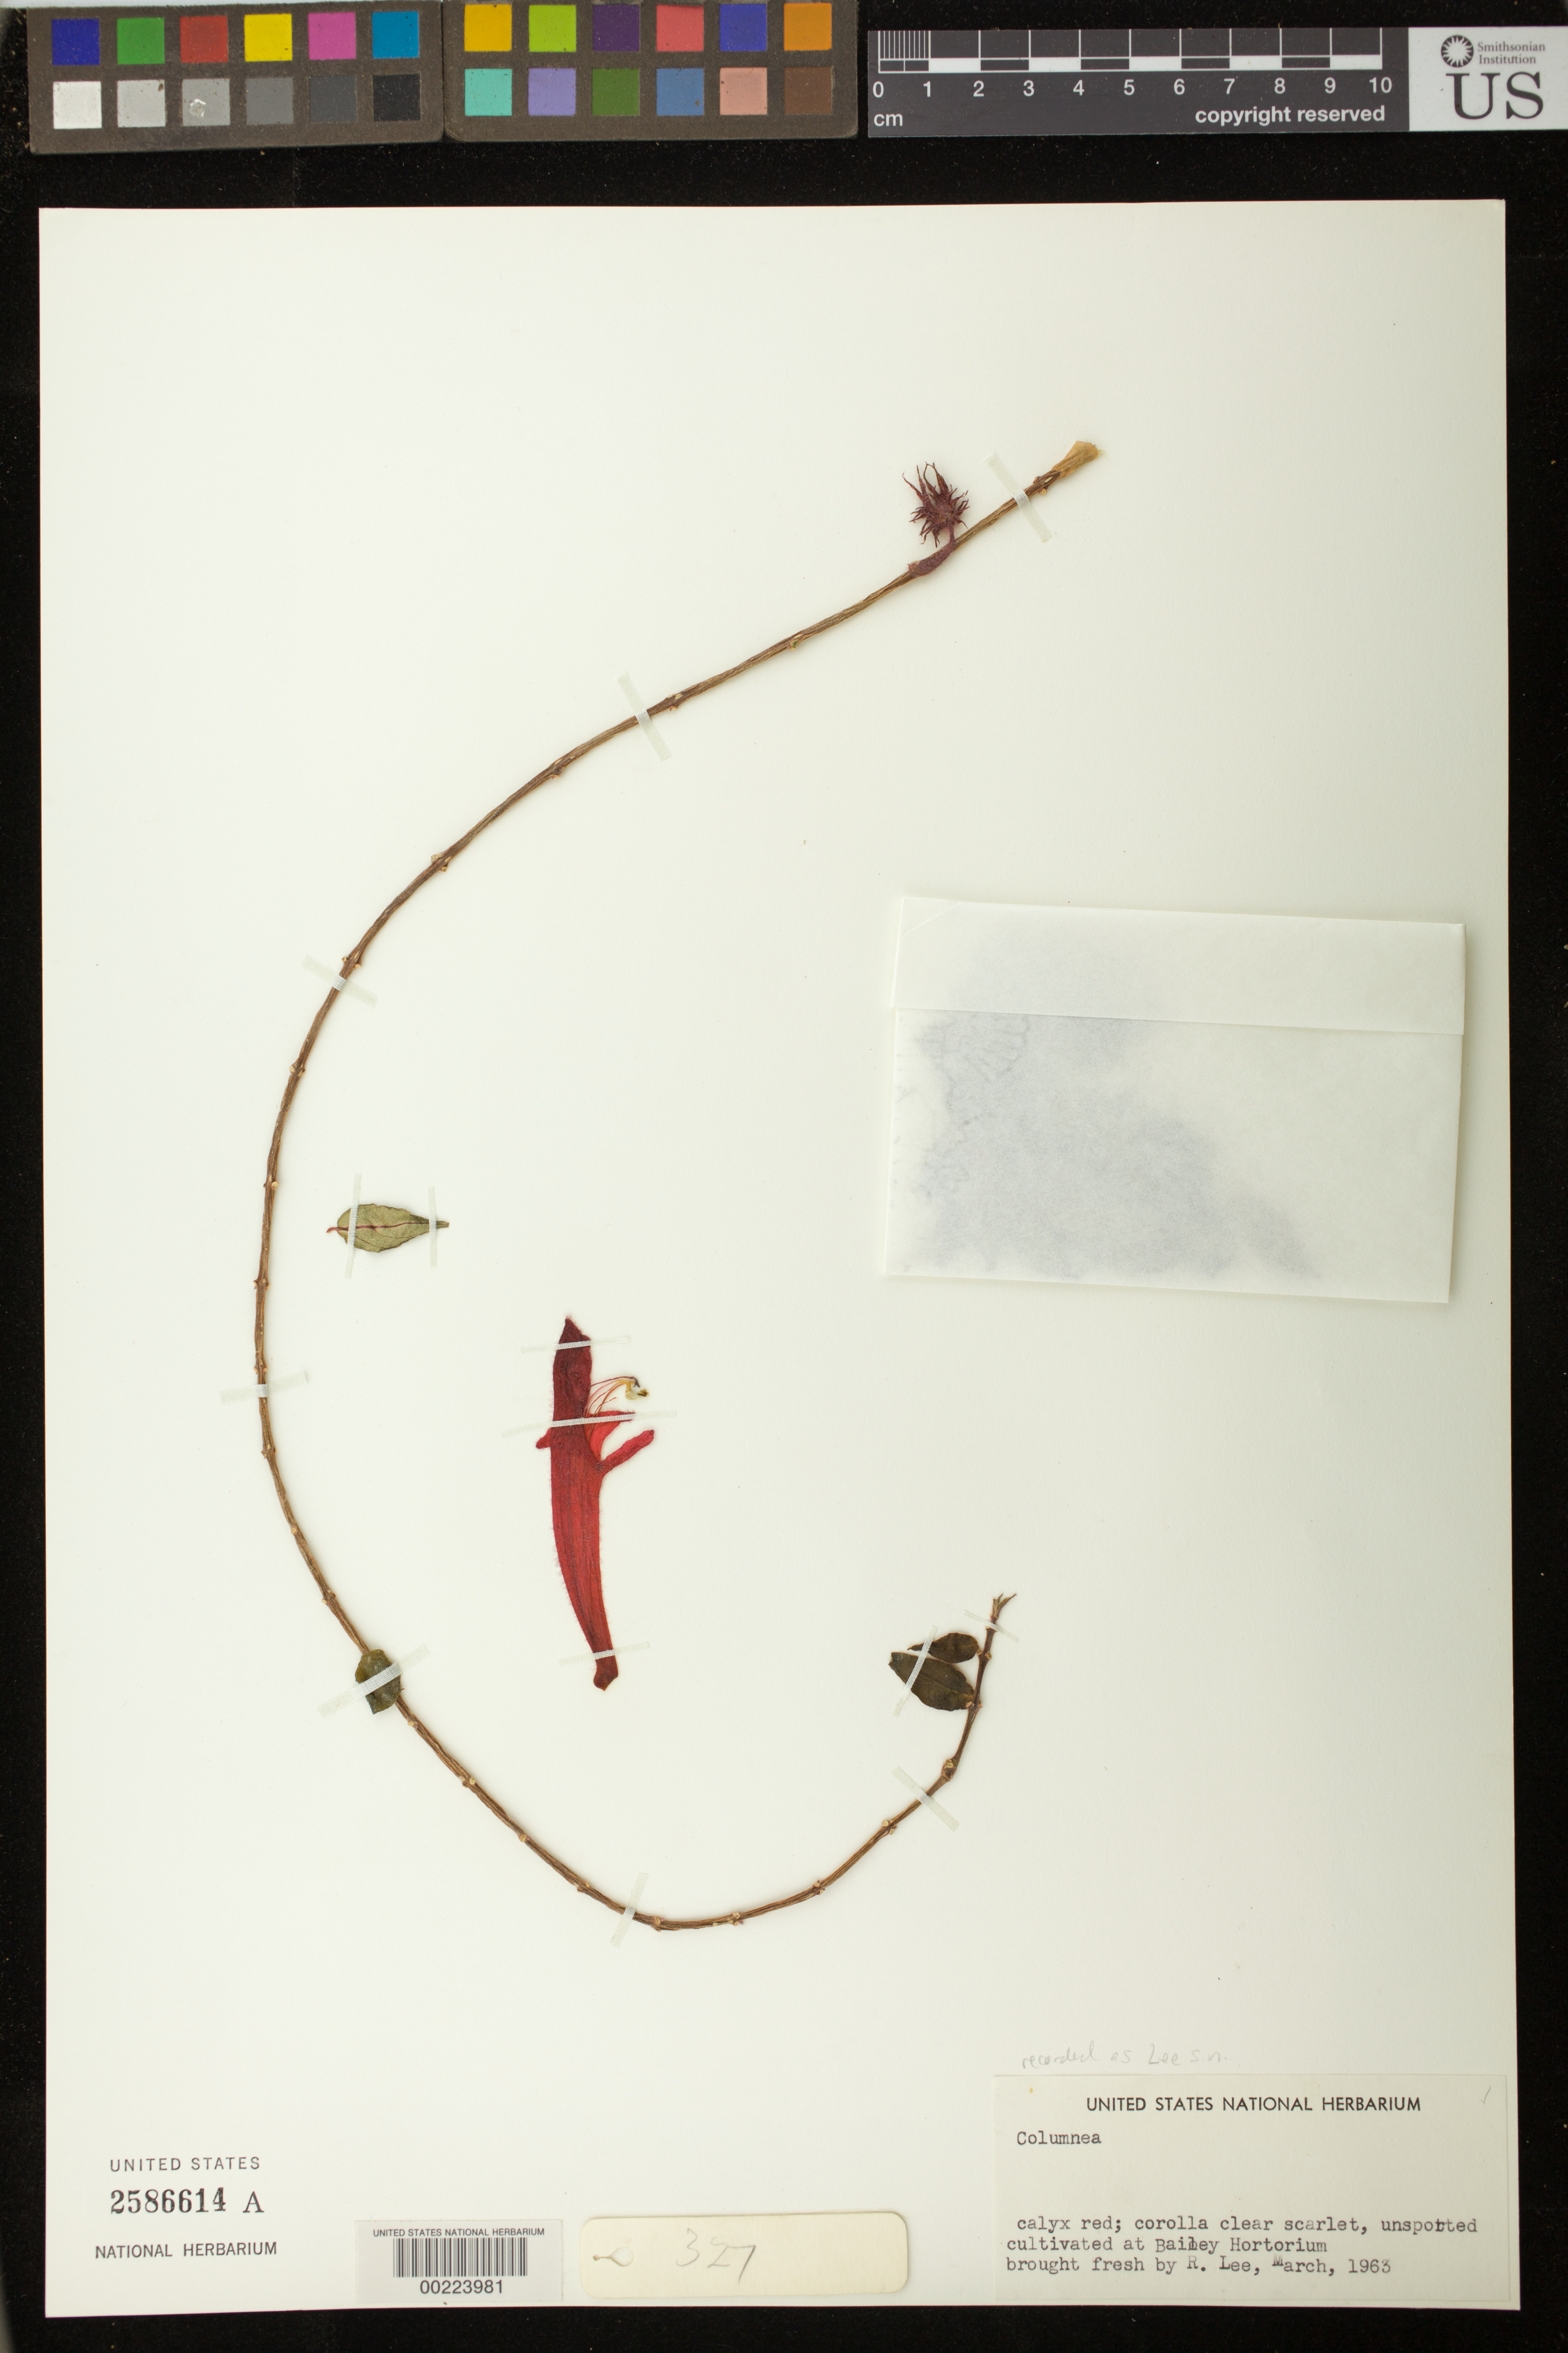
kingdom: Plantae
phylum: Tracheophyta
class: Magnoliopsida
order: Lamiales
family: Gesneriaceae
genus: Columnea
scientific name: Columnea sp.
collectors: R. Lee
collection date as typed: Mar 1963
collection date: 1963-03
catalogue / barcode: US 2586614A